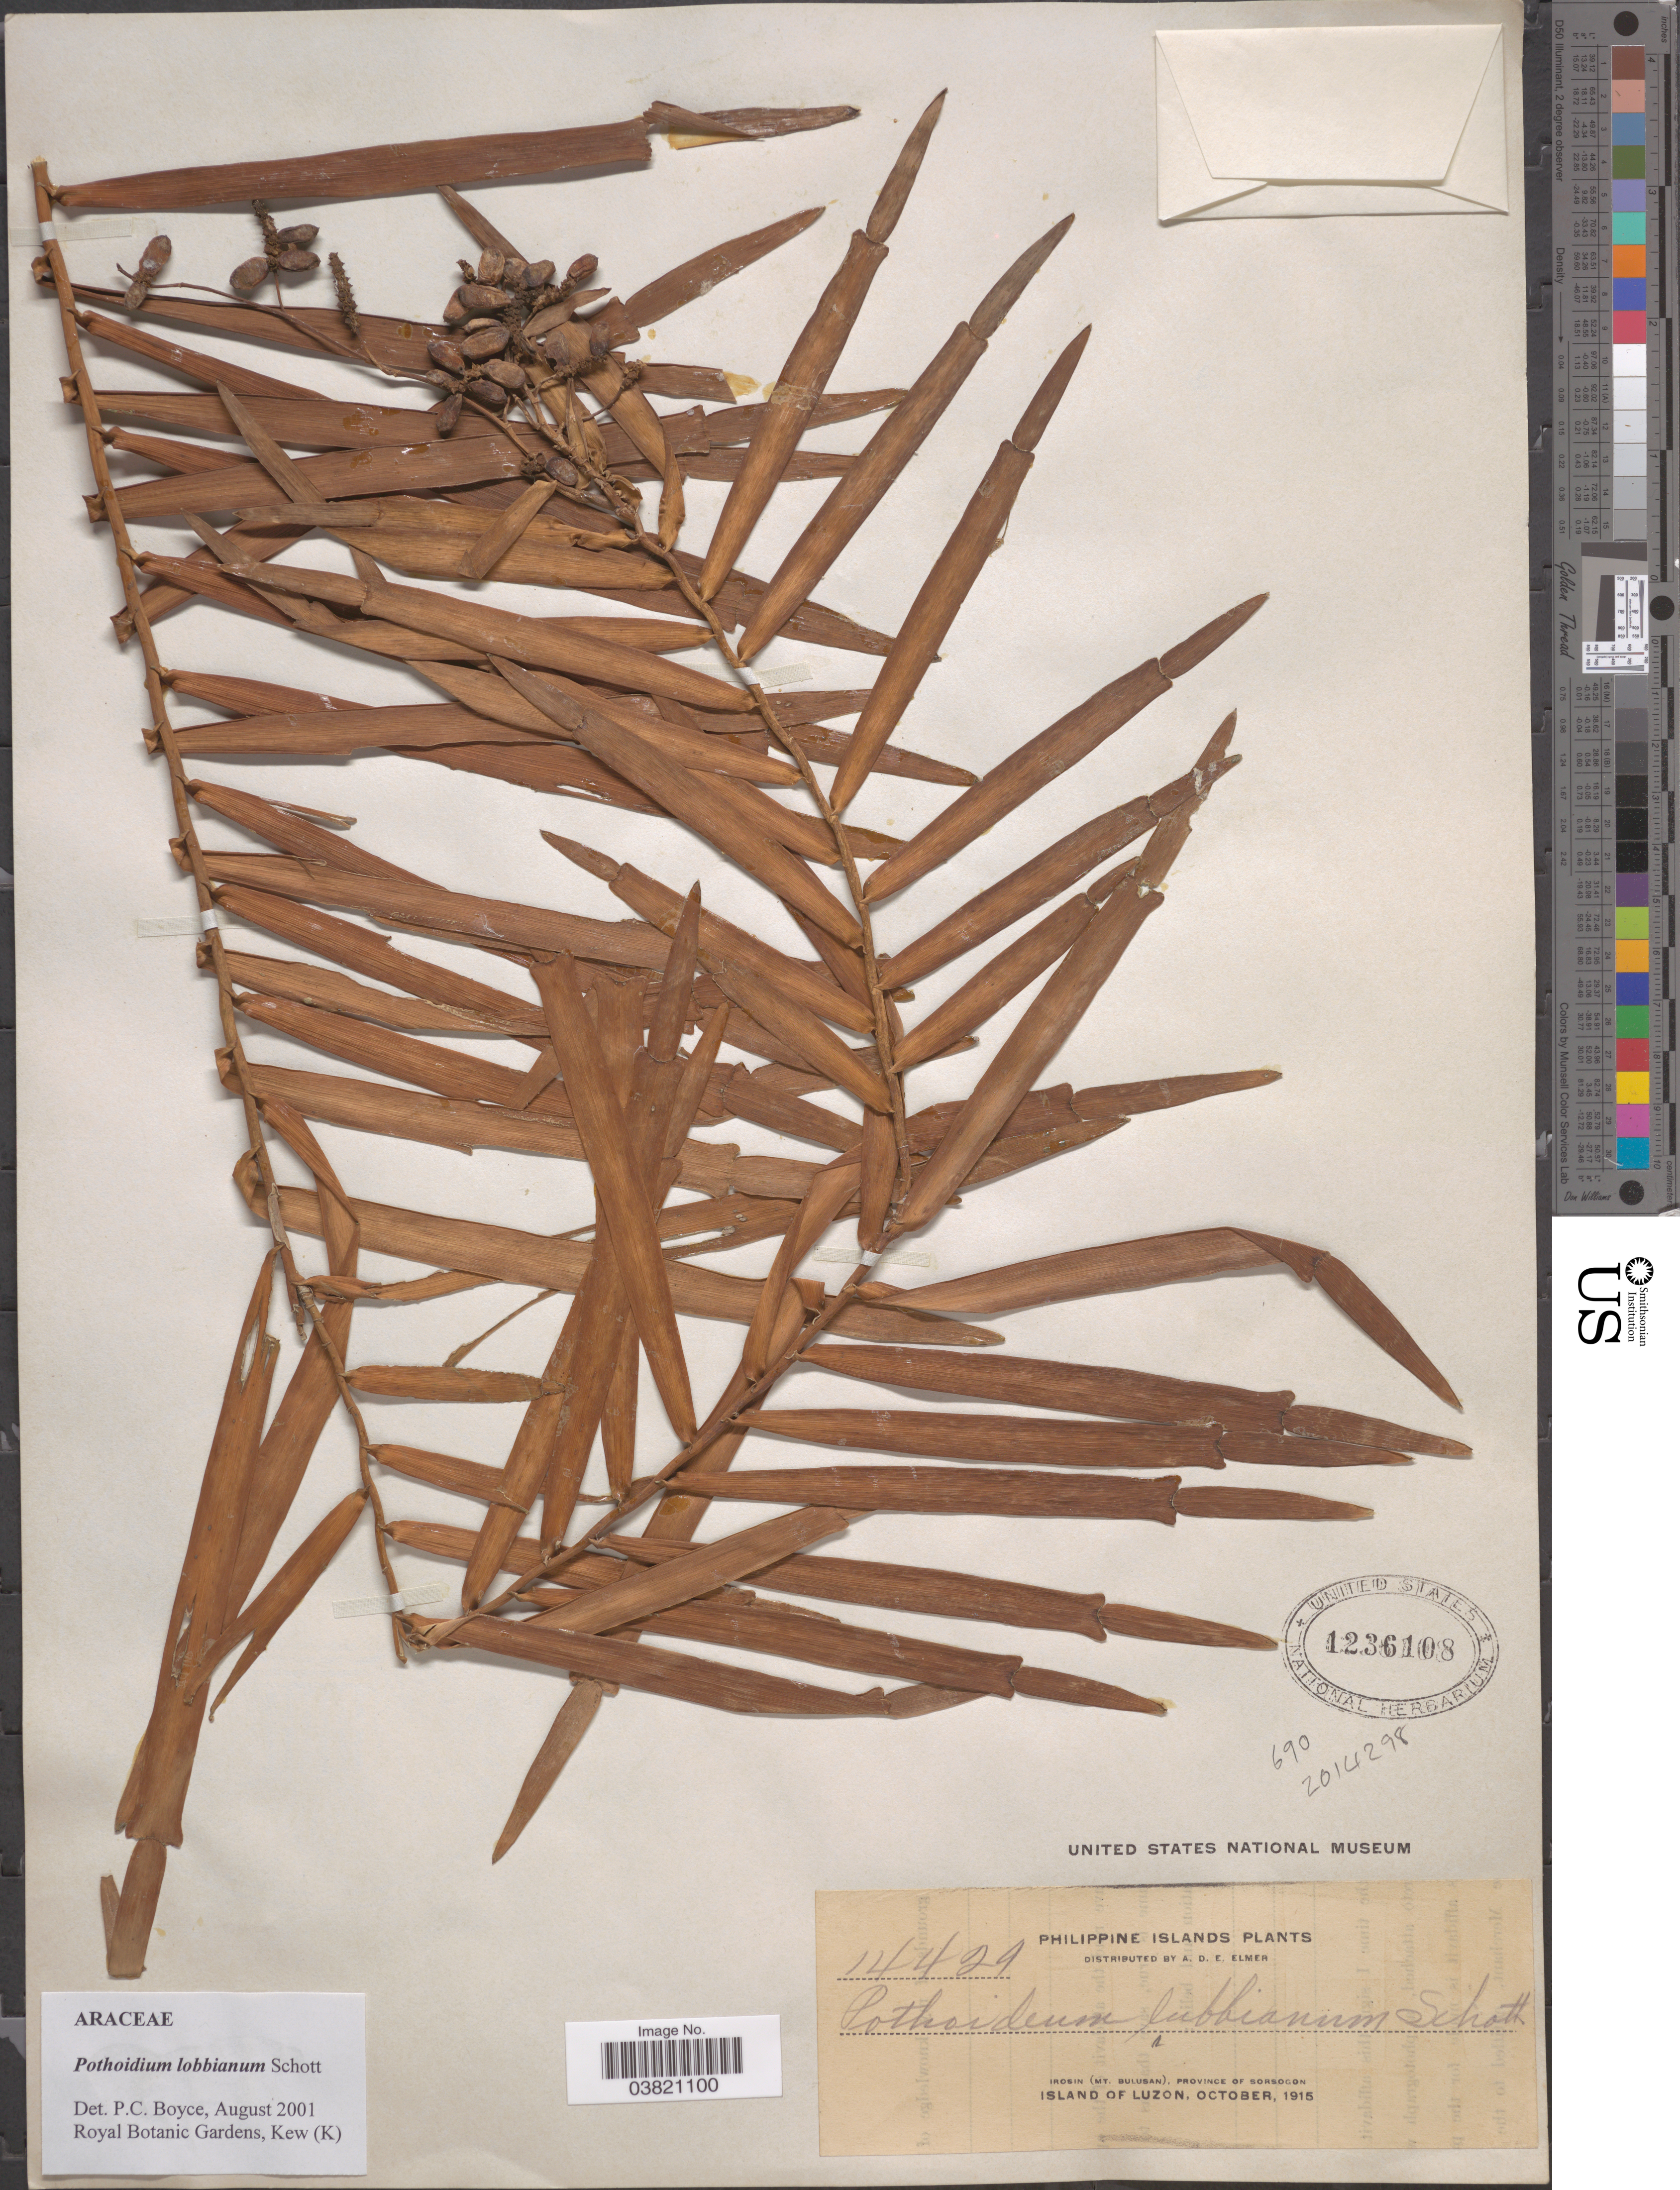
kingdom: Plantae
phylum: Tracheophyta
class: Liliopsida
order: Alismatales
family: Araceae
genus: Pothoidium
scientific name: Pothoidium lobbianum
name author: Schott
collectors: A. D. E. Elmer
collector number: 14429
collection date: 1915-10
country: Philippines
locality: Irosin (Mt. Bulusan), Province of Sorsogon. Island of Luzon.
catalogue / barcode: US 1236108